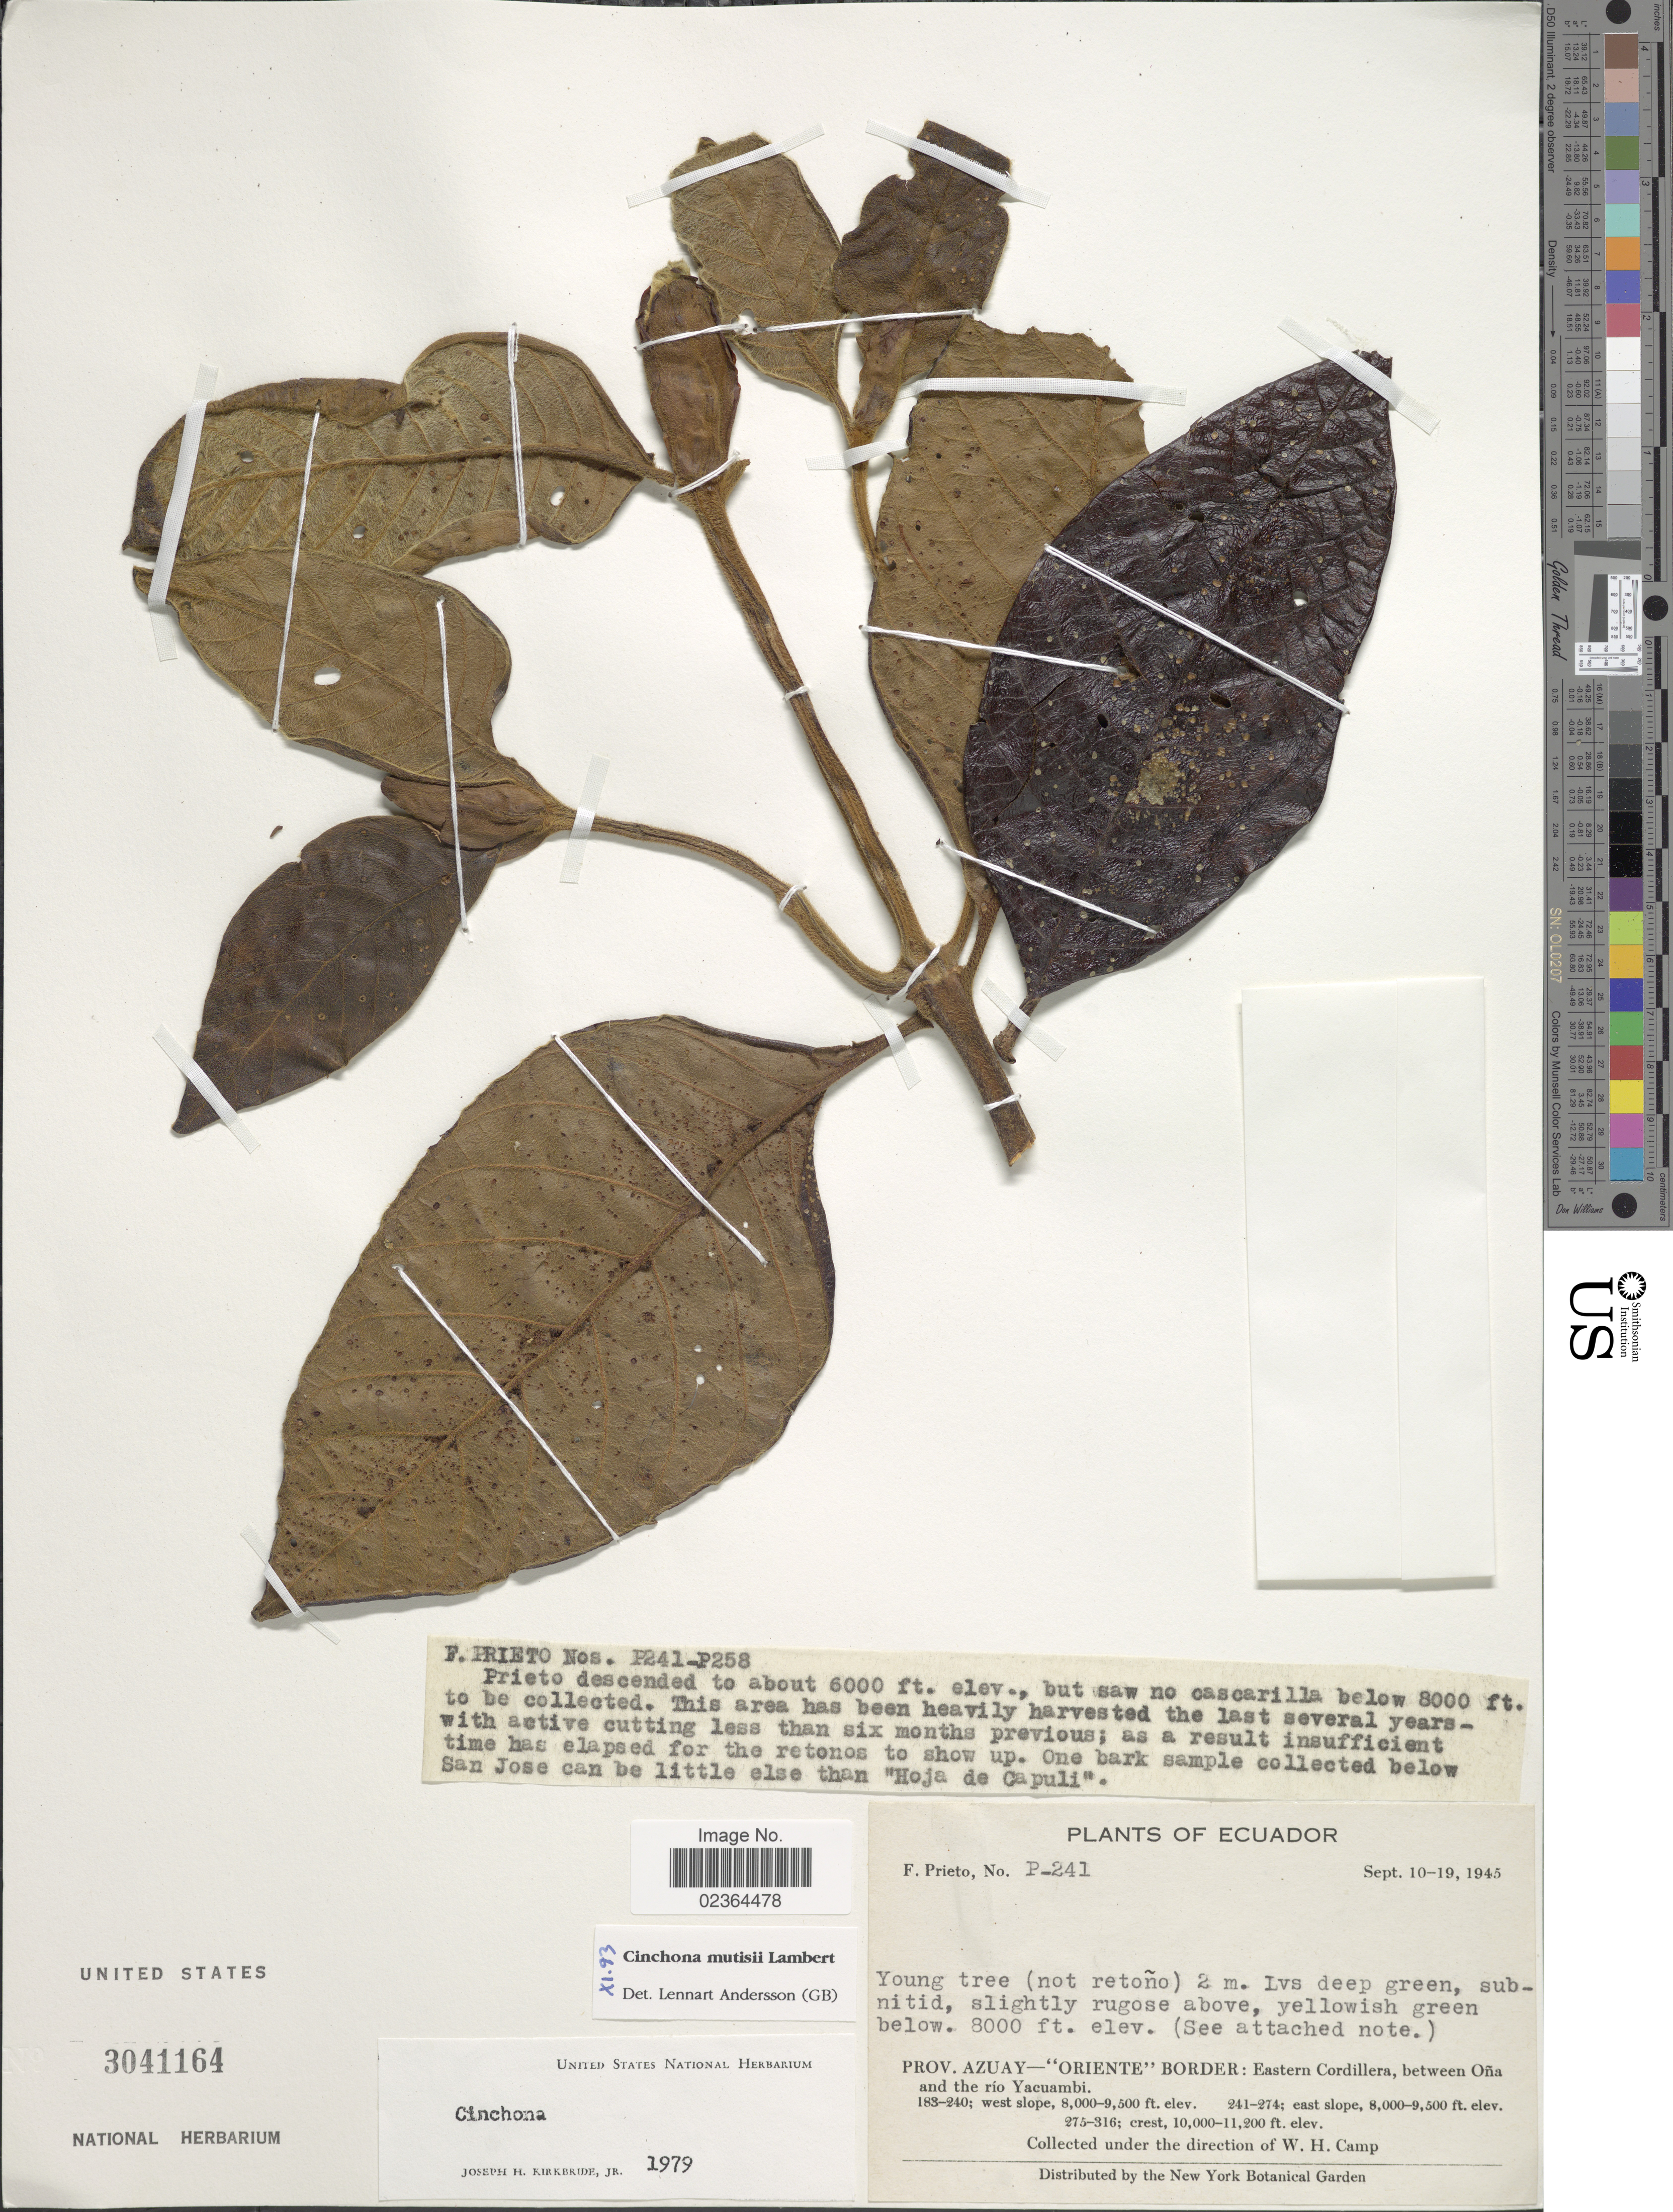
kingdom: Plantae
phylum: Tracheophyta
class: Magnoliopsida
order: Gentianales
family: Rubiaceae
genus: Cinchona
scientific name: Cinchona mutisii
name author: Lamb.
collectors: F. Prieto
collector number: P-241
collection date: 1945-09-10/1945-09-19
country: Ecuador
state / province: Azuay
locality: Prov. Azuay Oriente Border: Eastern Cordillera, between Ona and the rio Yacuambi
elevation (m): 2438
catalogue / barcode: US 3041164